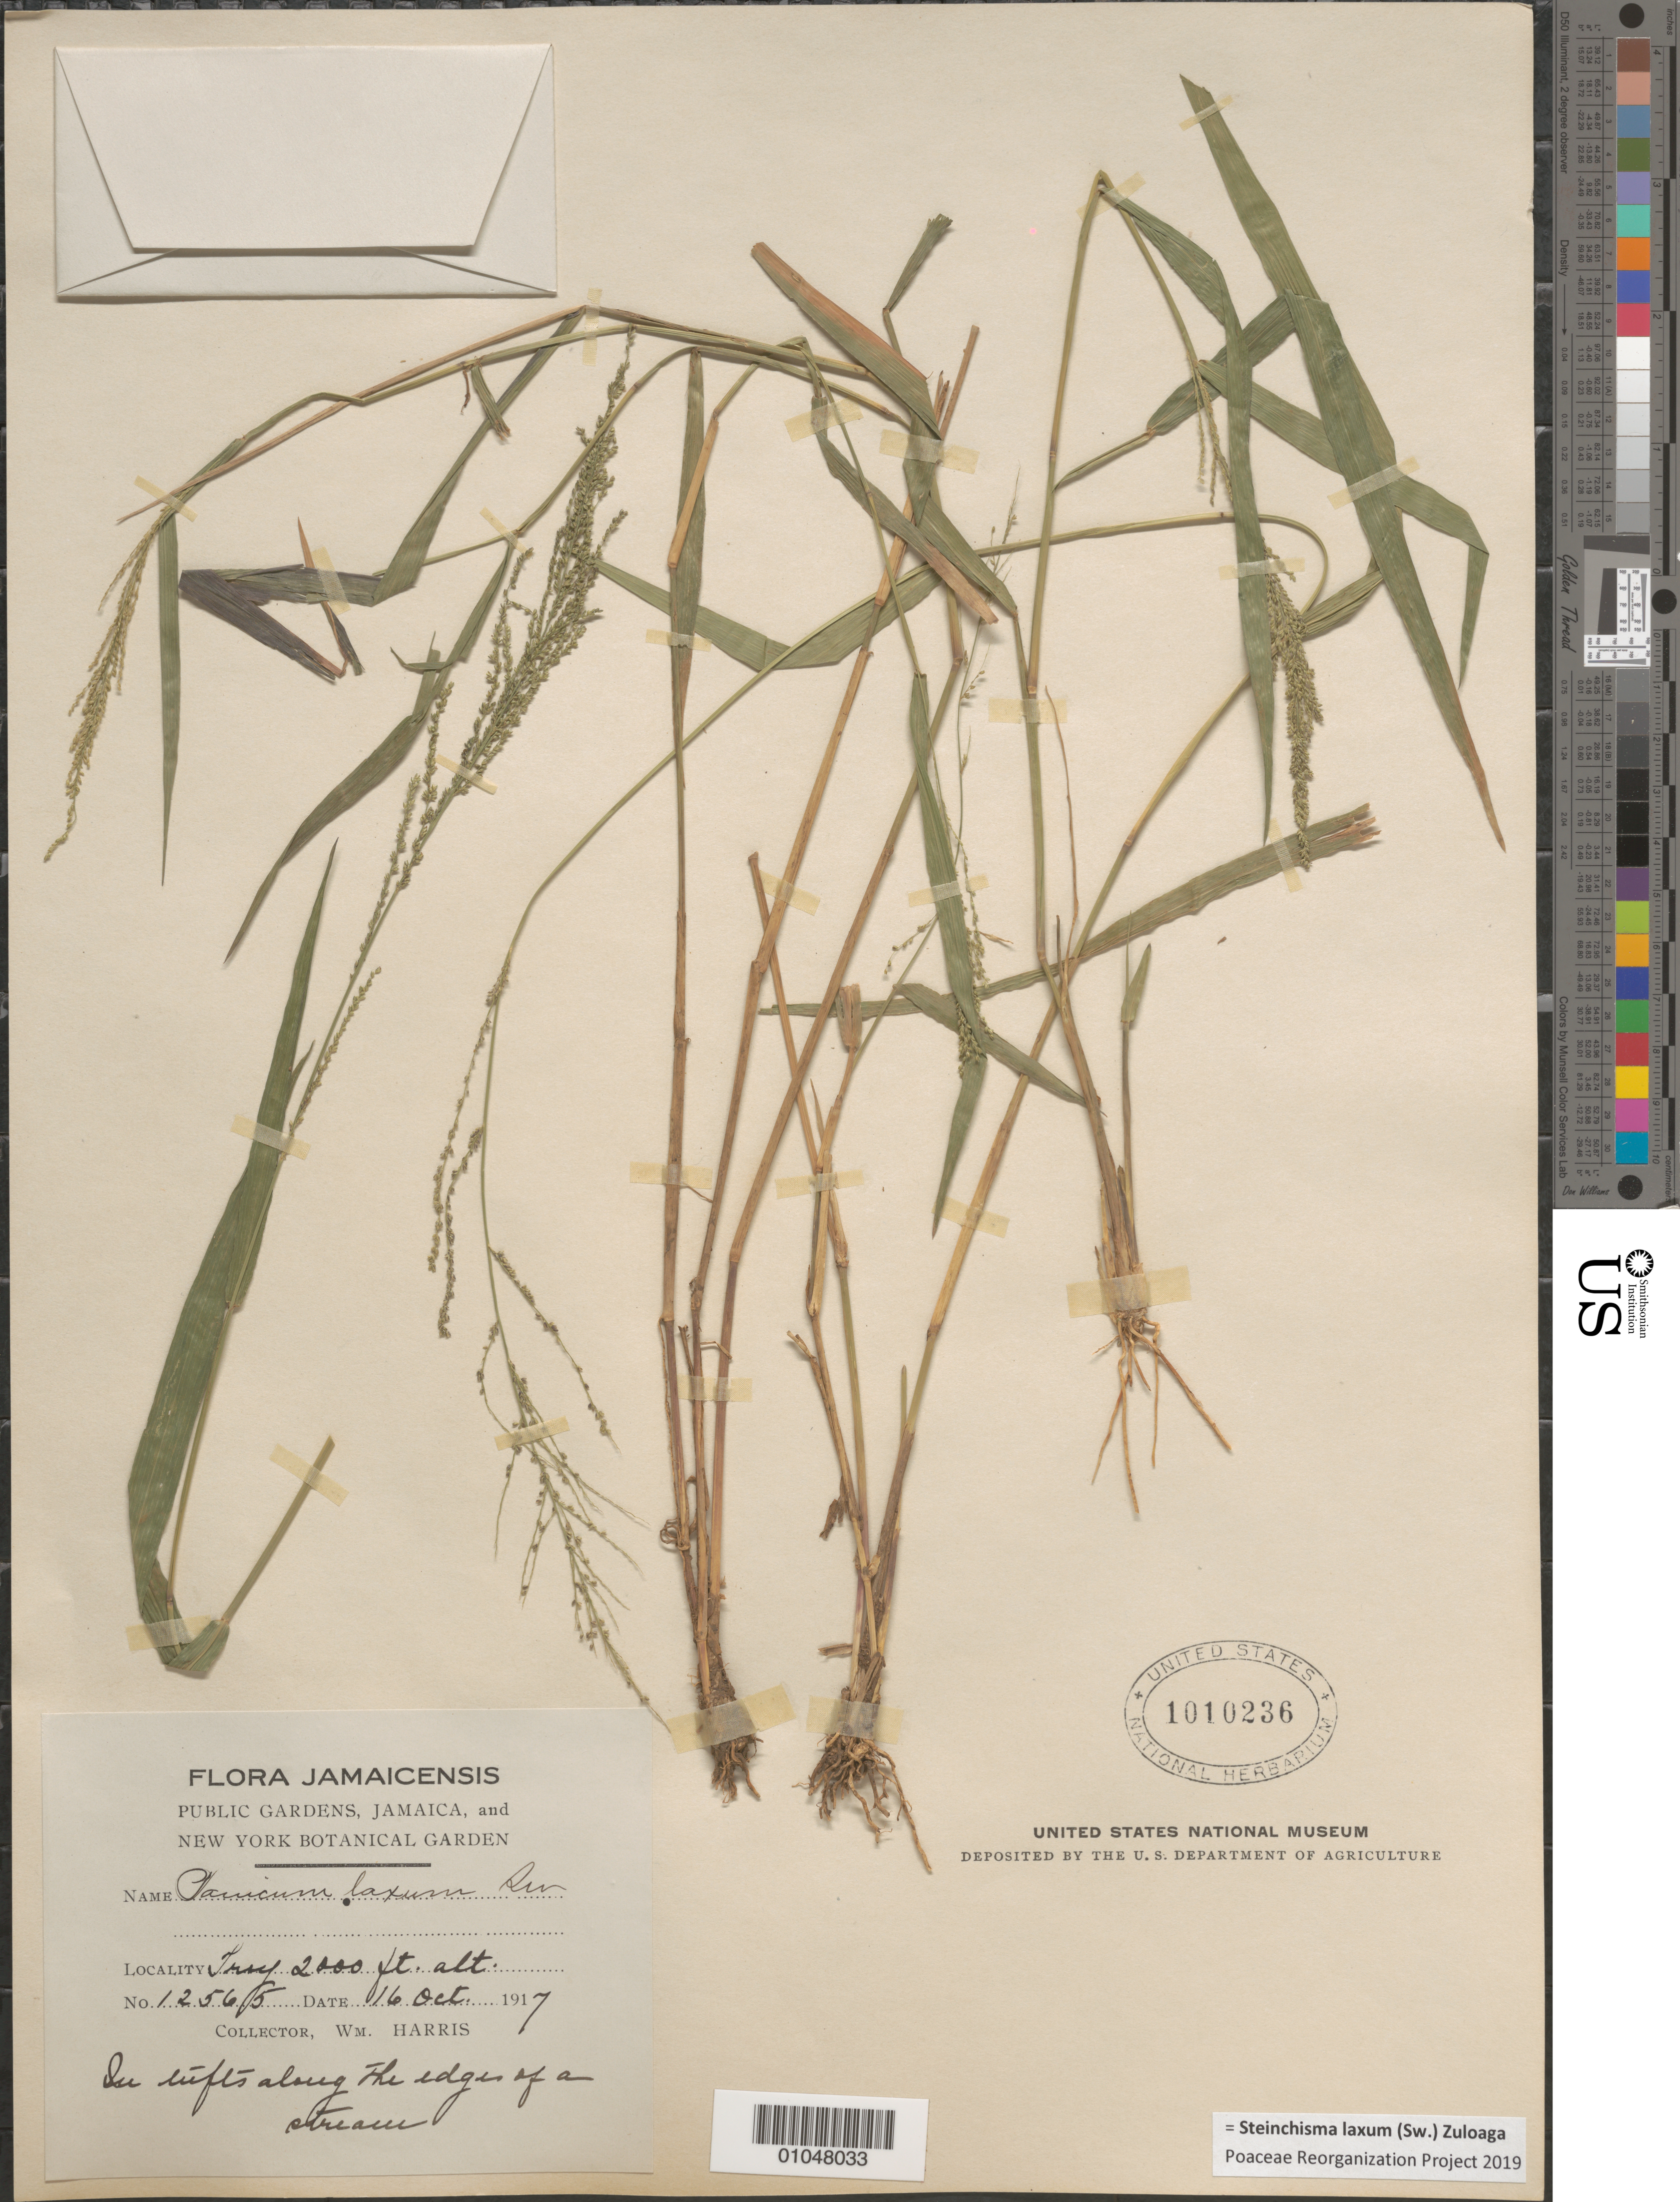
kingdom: Plantae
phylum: Tracheophyta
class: Liliopsida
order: Poales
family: Poaceae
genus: Panicum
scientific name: Panicum laxum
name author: Sw.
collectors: W. Harris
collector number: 12565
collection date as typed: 16 Oct 1917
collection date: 1917-10-16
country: Jamaica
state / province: Saint Andrew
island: Jamaica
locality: Troy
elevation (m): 610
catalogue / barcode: US 101236